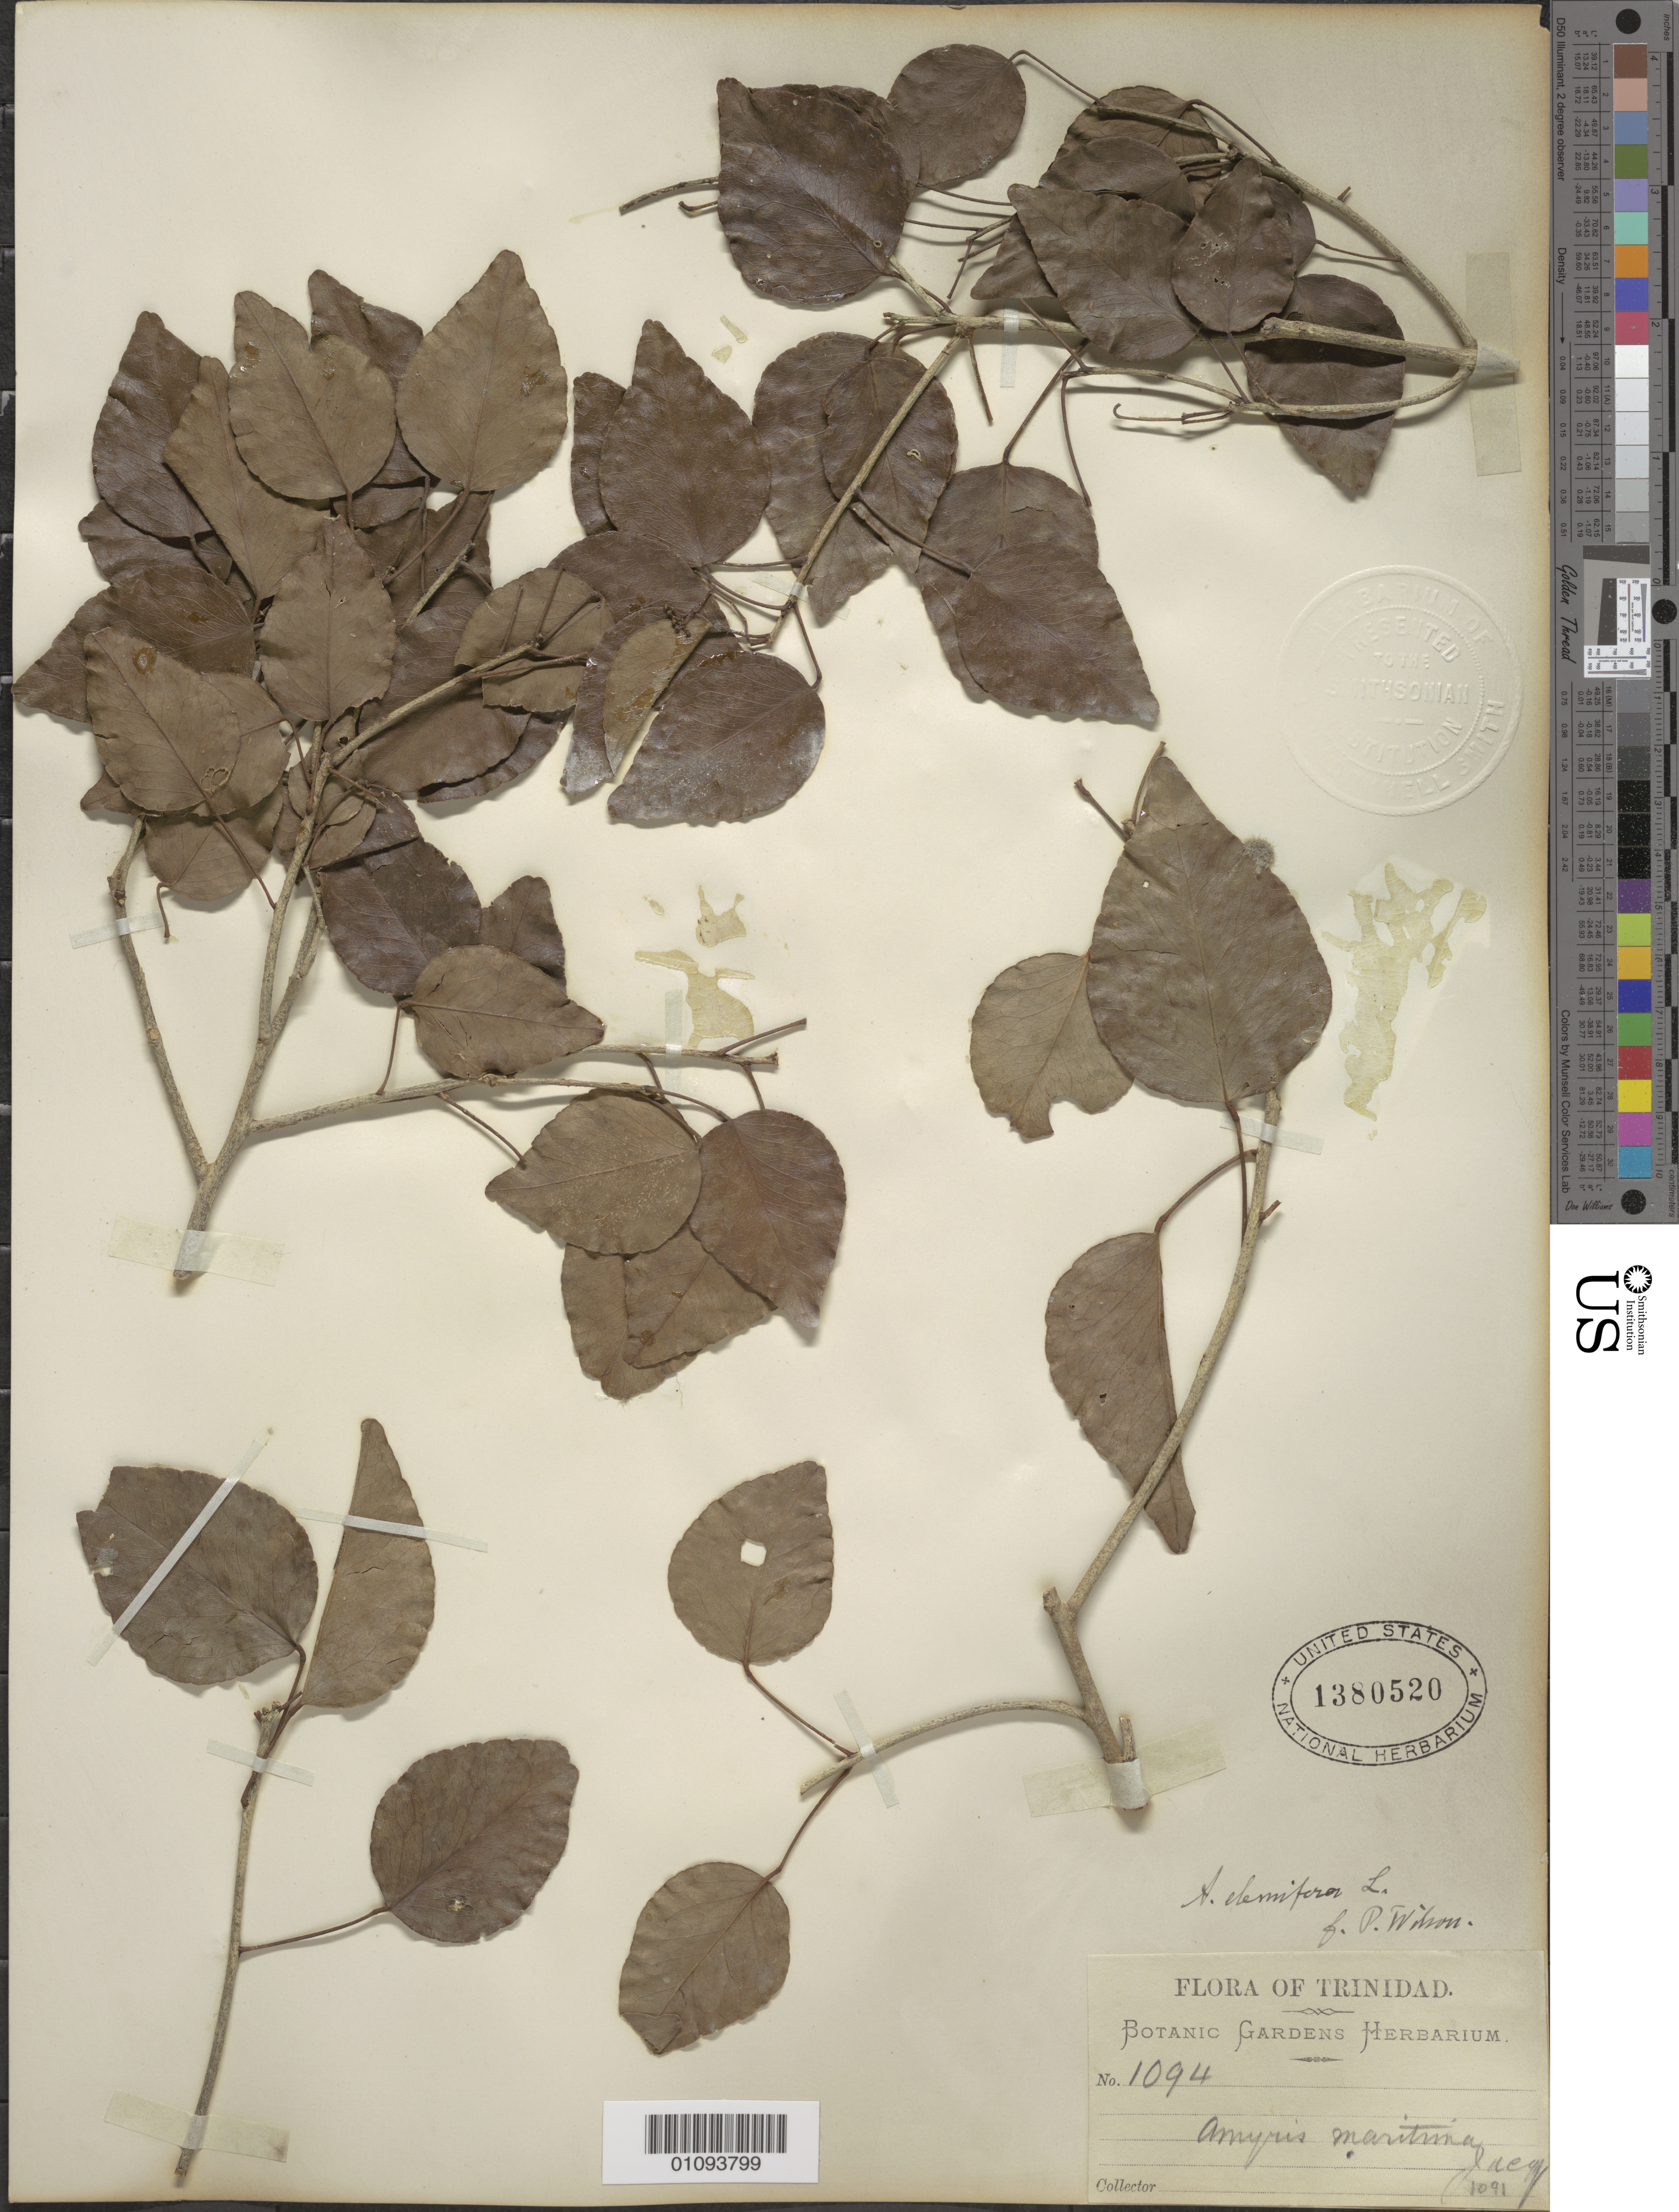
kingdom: Plantae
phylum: Tracheophyta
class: Magnoliopsida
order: Sapindales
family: Rutaceae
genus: Amyris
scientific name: Amyris ignea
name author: Steyerm.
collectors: Botanic Gardens Herbarium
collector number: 1094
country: Trinidad and Tobago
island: Trinidad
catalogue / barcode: US 1380520